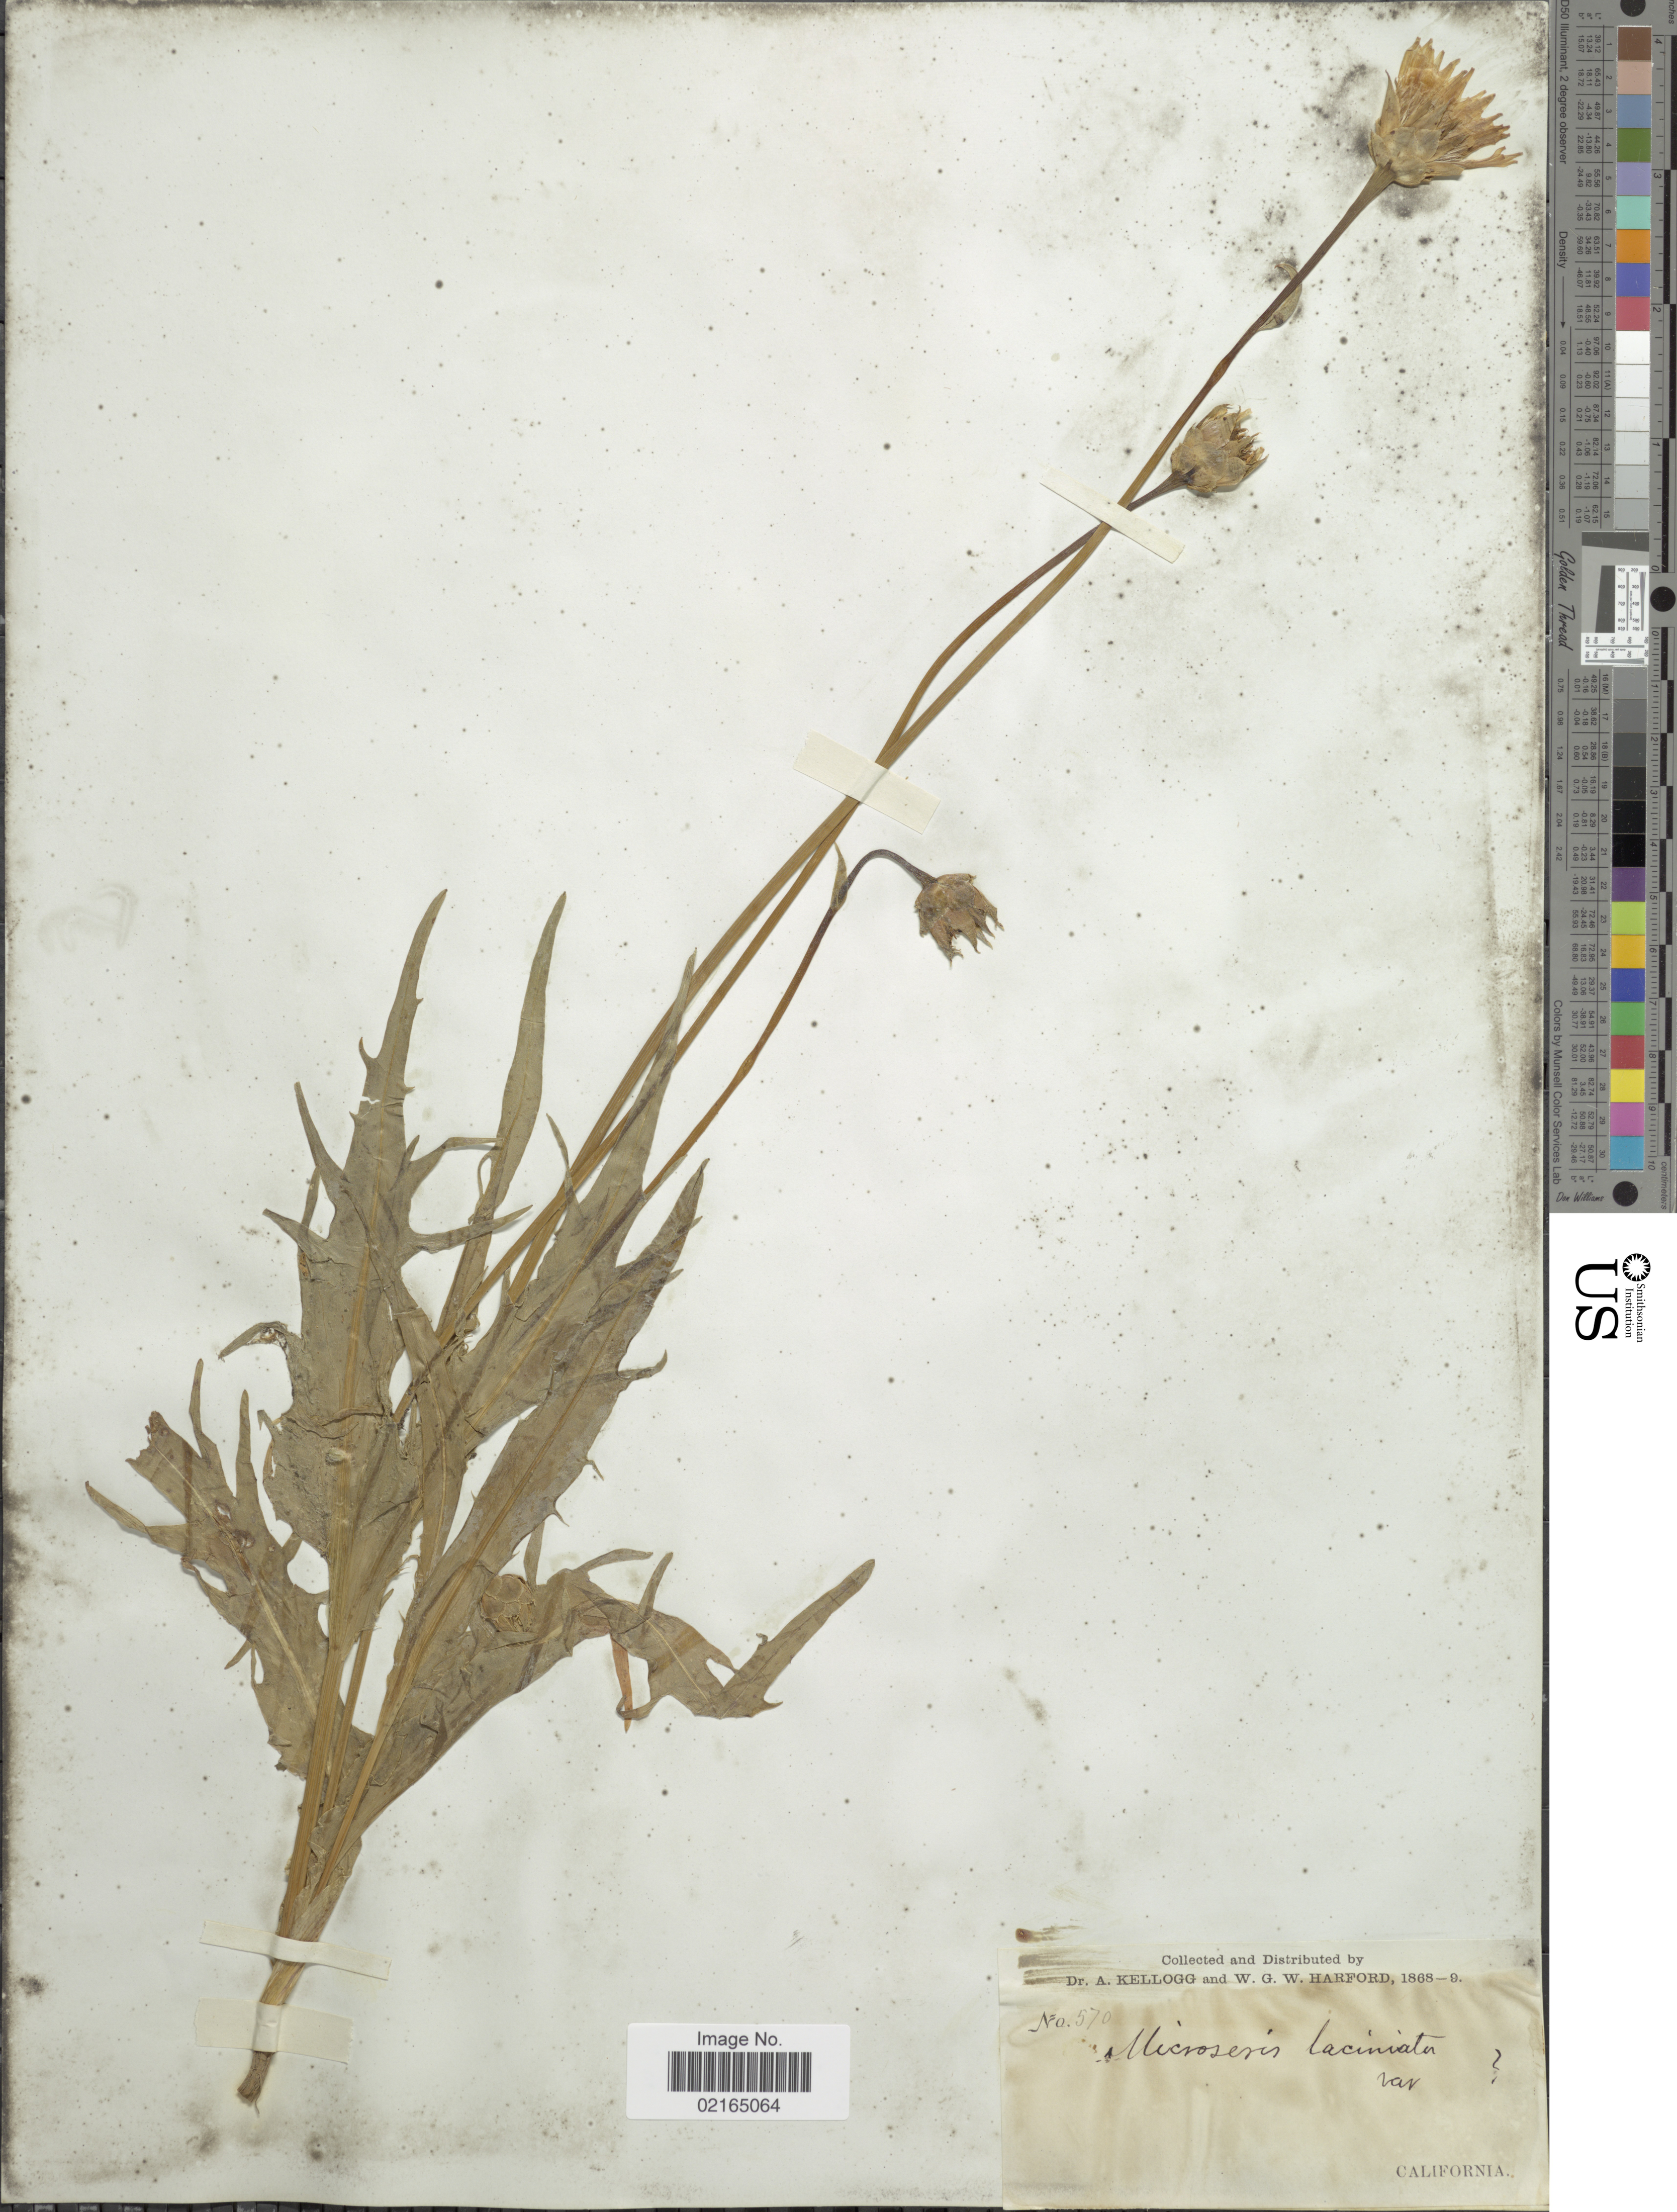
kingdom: Plantae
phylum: Tracheophyta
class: Magnoliopsida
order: Asterales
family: Asteraceae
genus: Microseris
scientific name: Microseris laciniata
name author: (Hook.) Sch. Bip.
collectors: A. Kellogg & W. G. W. Harford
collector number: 570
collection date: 1868/1869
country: United States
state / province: California